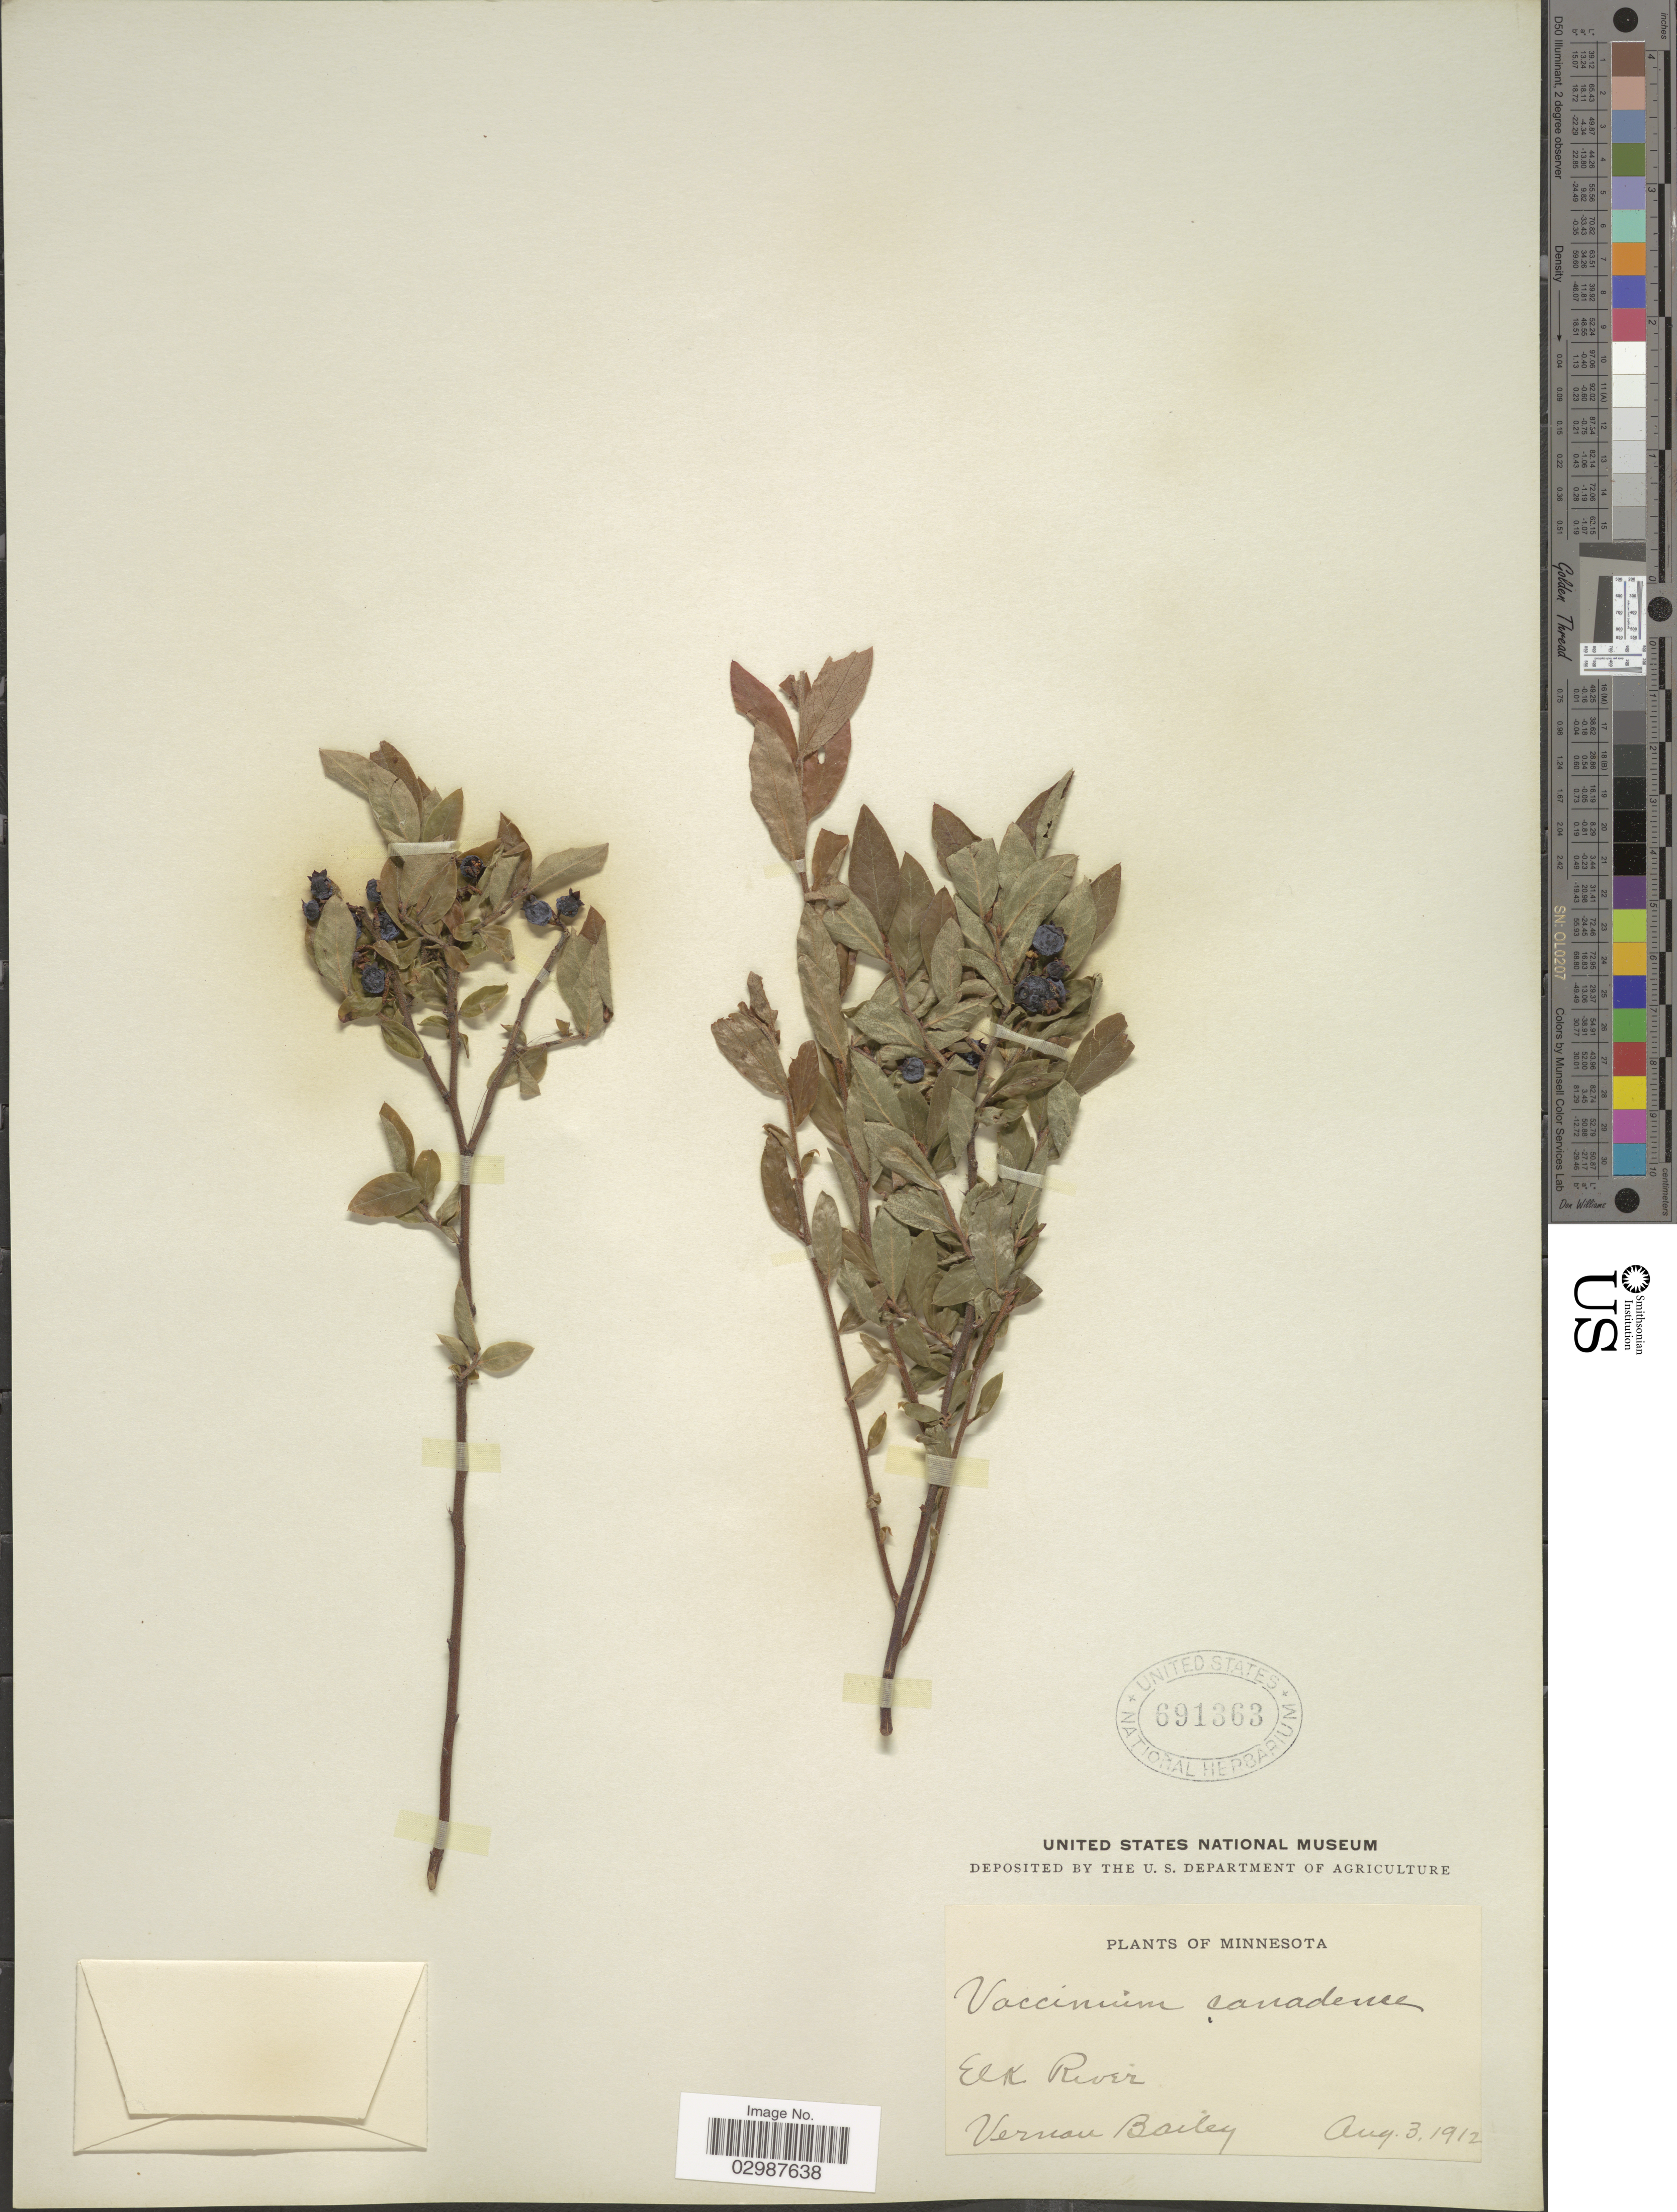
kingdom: Plantae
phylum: Tracheophyta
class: Magnoliopsida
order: Ericales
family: Ericaceae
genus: Vaccinium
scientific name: Vaccinium canadense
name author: Kalm ex Richardson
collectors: V. O. Bailey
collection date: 1912-08-03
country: United States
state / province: Minnesota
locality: Elk River.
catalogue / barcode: US 691363